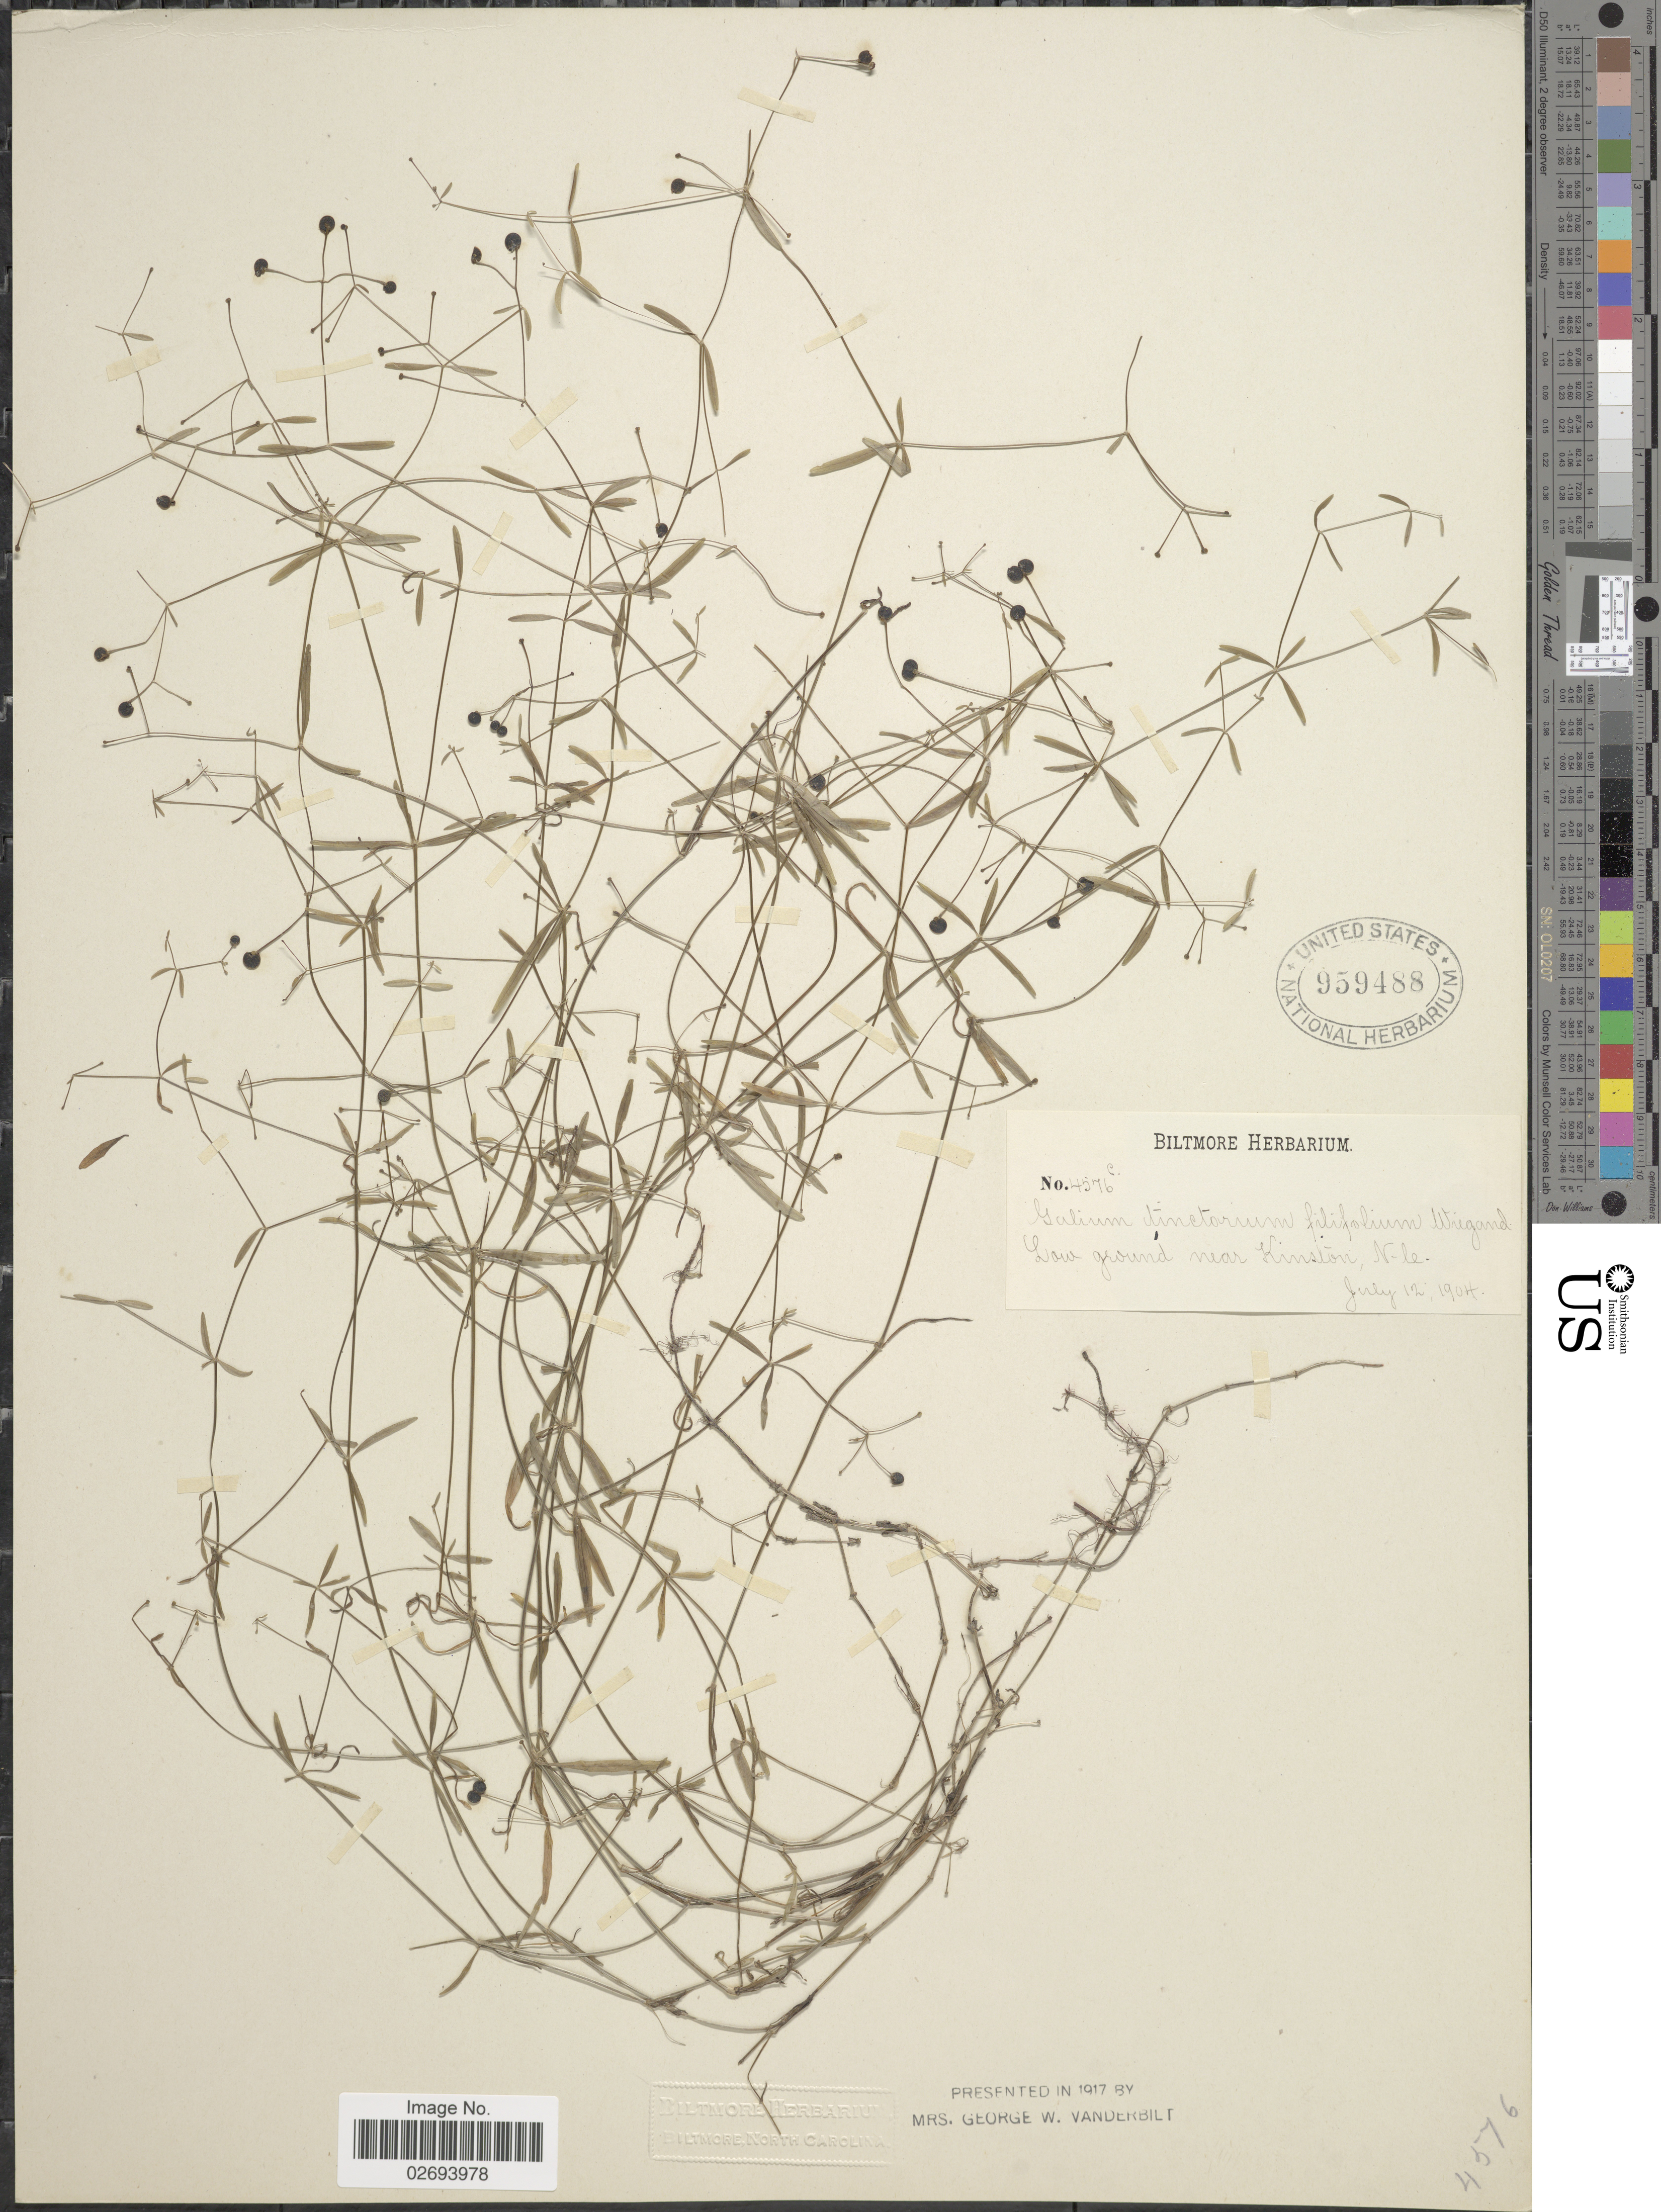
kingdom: Plantae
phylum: Tracheophyta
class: Magnoliopsida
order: Gentianales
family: Rubiaceae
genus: Galium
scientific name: Galium tinctorium var. filifolium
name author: Wiegand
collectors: ex herb. Biltmore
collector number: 4576c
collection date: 1904-07-12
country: United States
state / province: North Carolina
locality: Low ground near Kinston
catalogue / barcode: US 959488